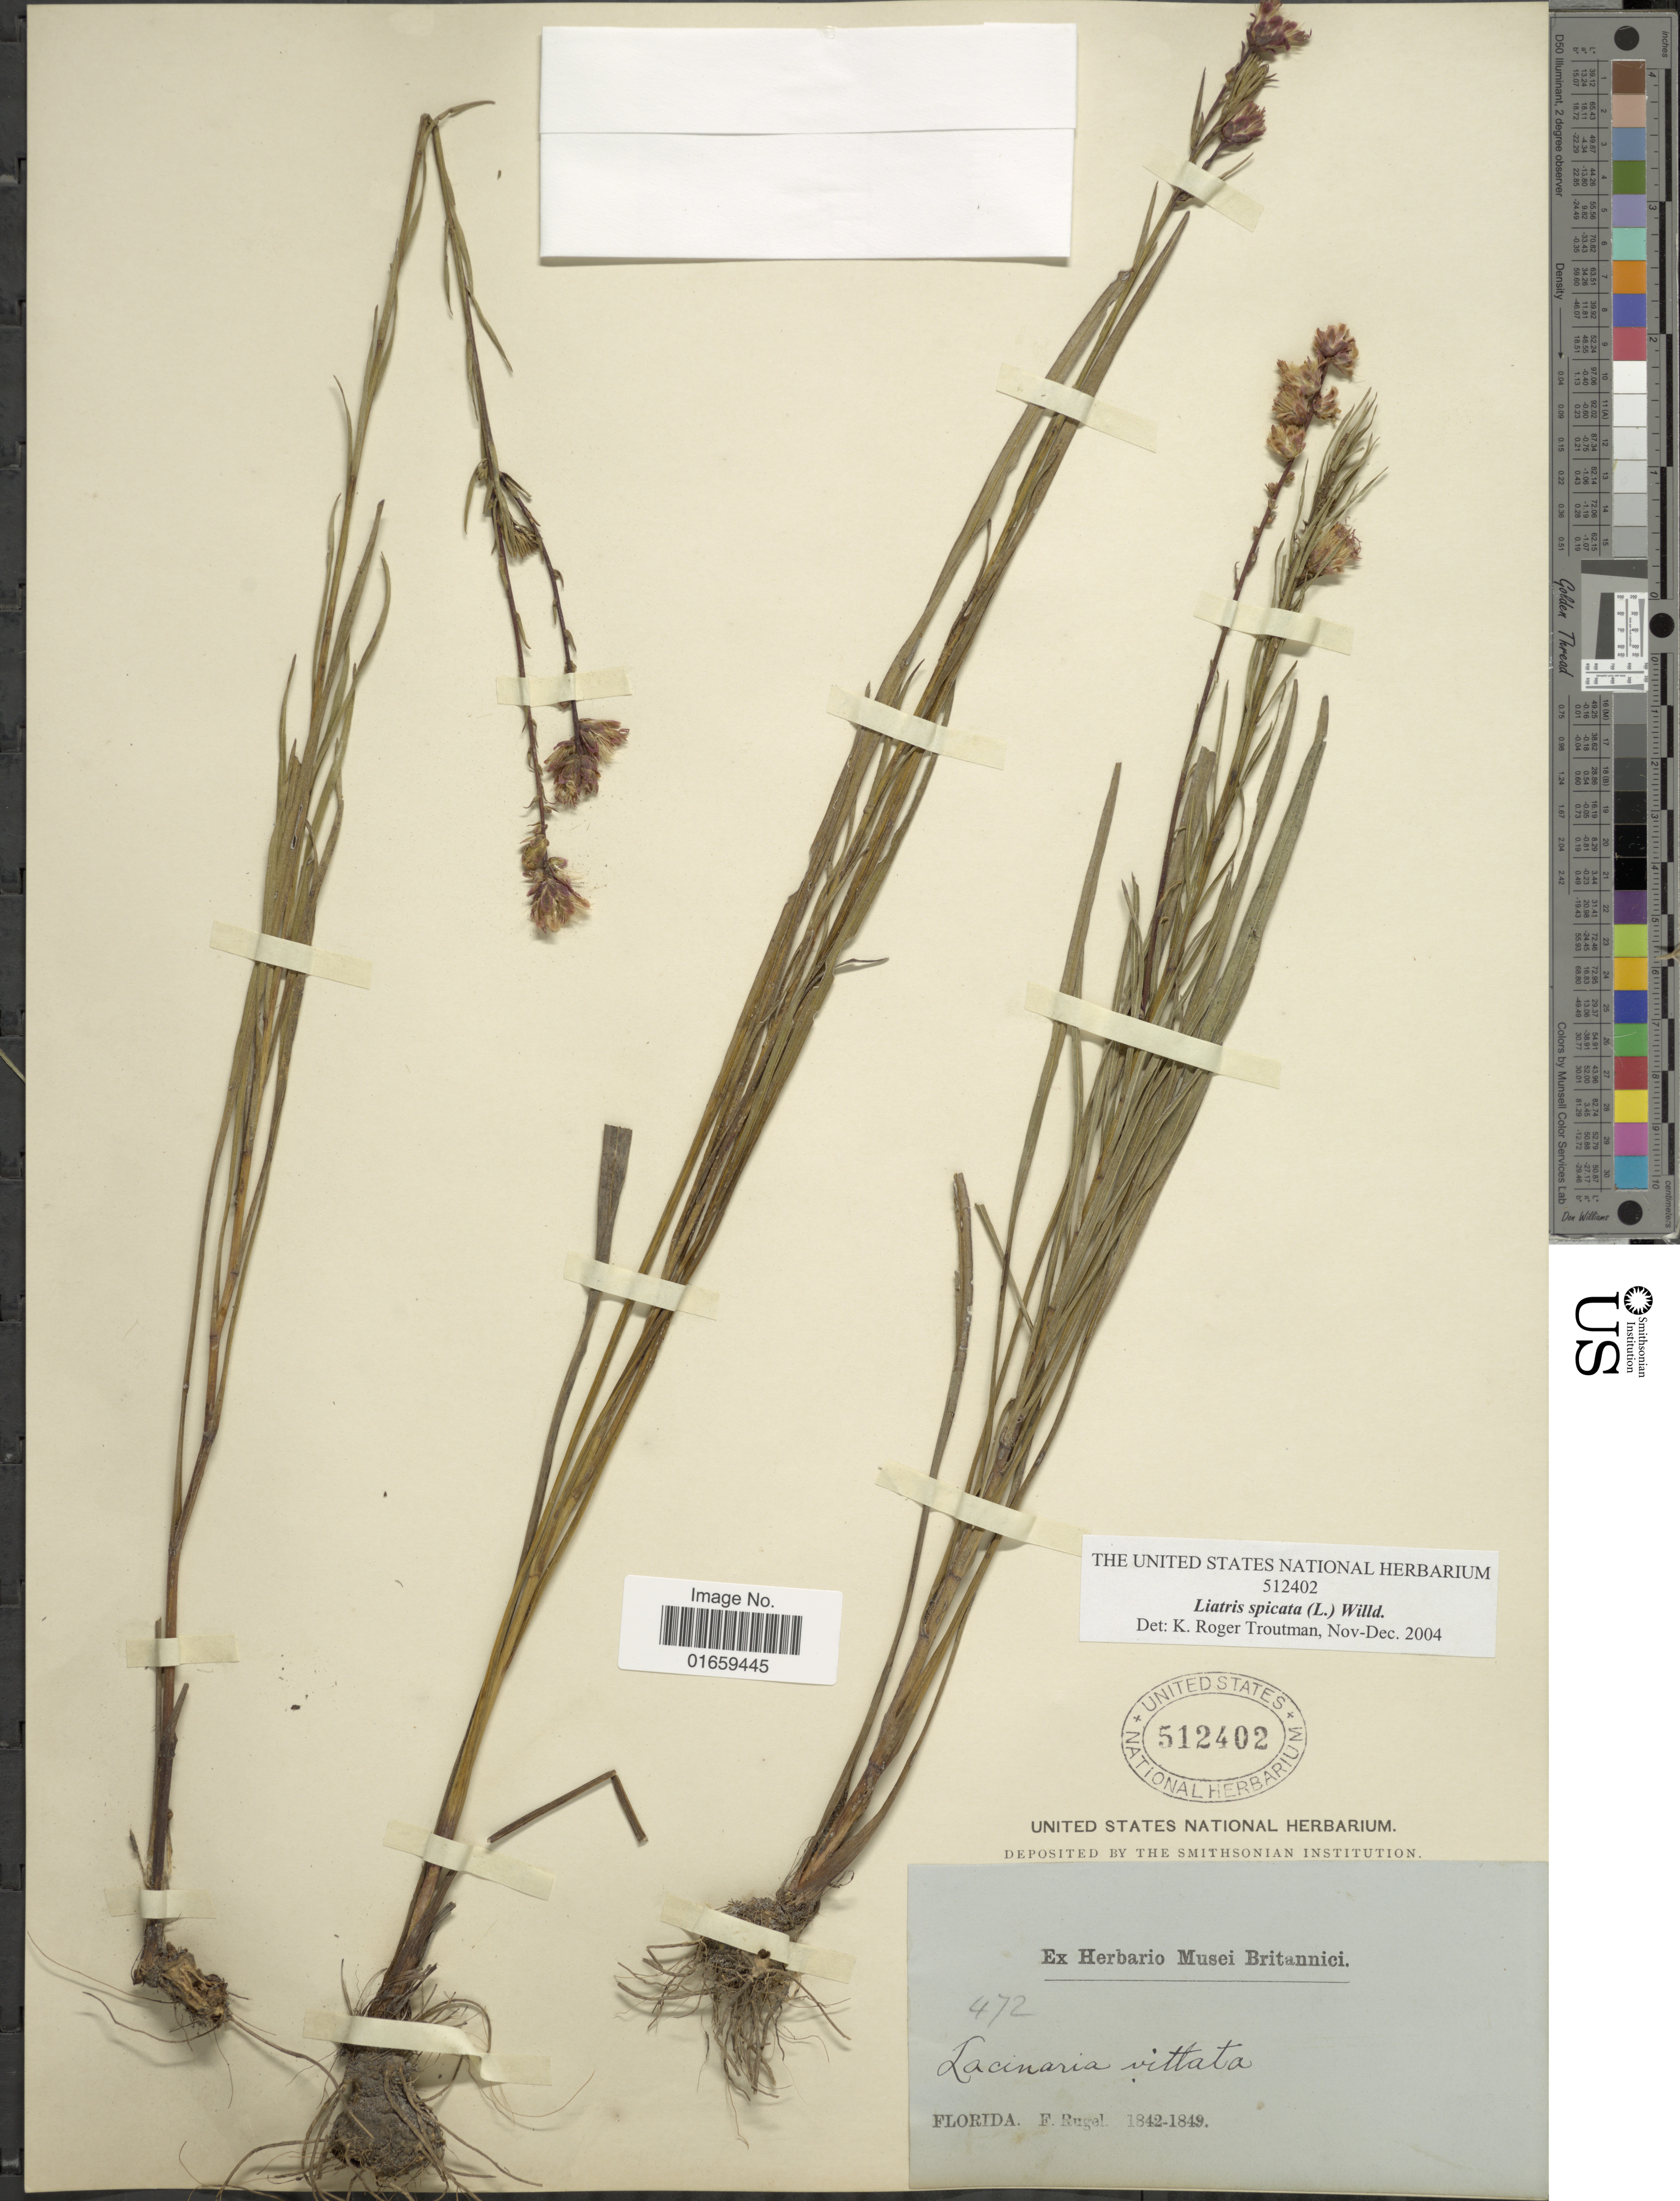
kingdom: Plantae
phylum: Tracheophyta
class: Magnoliopsida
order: Asterales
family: Asteraceae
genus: Liatris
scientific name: Liatris spicata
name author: (L.) Willd.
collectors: F. Rugel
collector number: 472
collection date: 1842/1849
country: United States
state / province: Florida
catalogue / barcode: US 512402